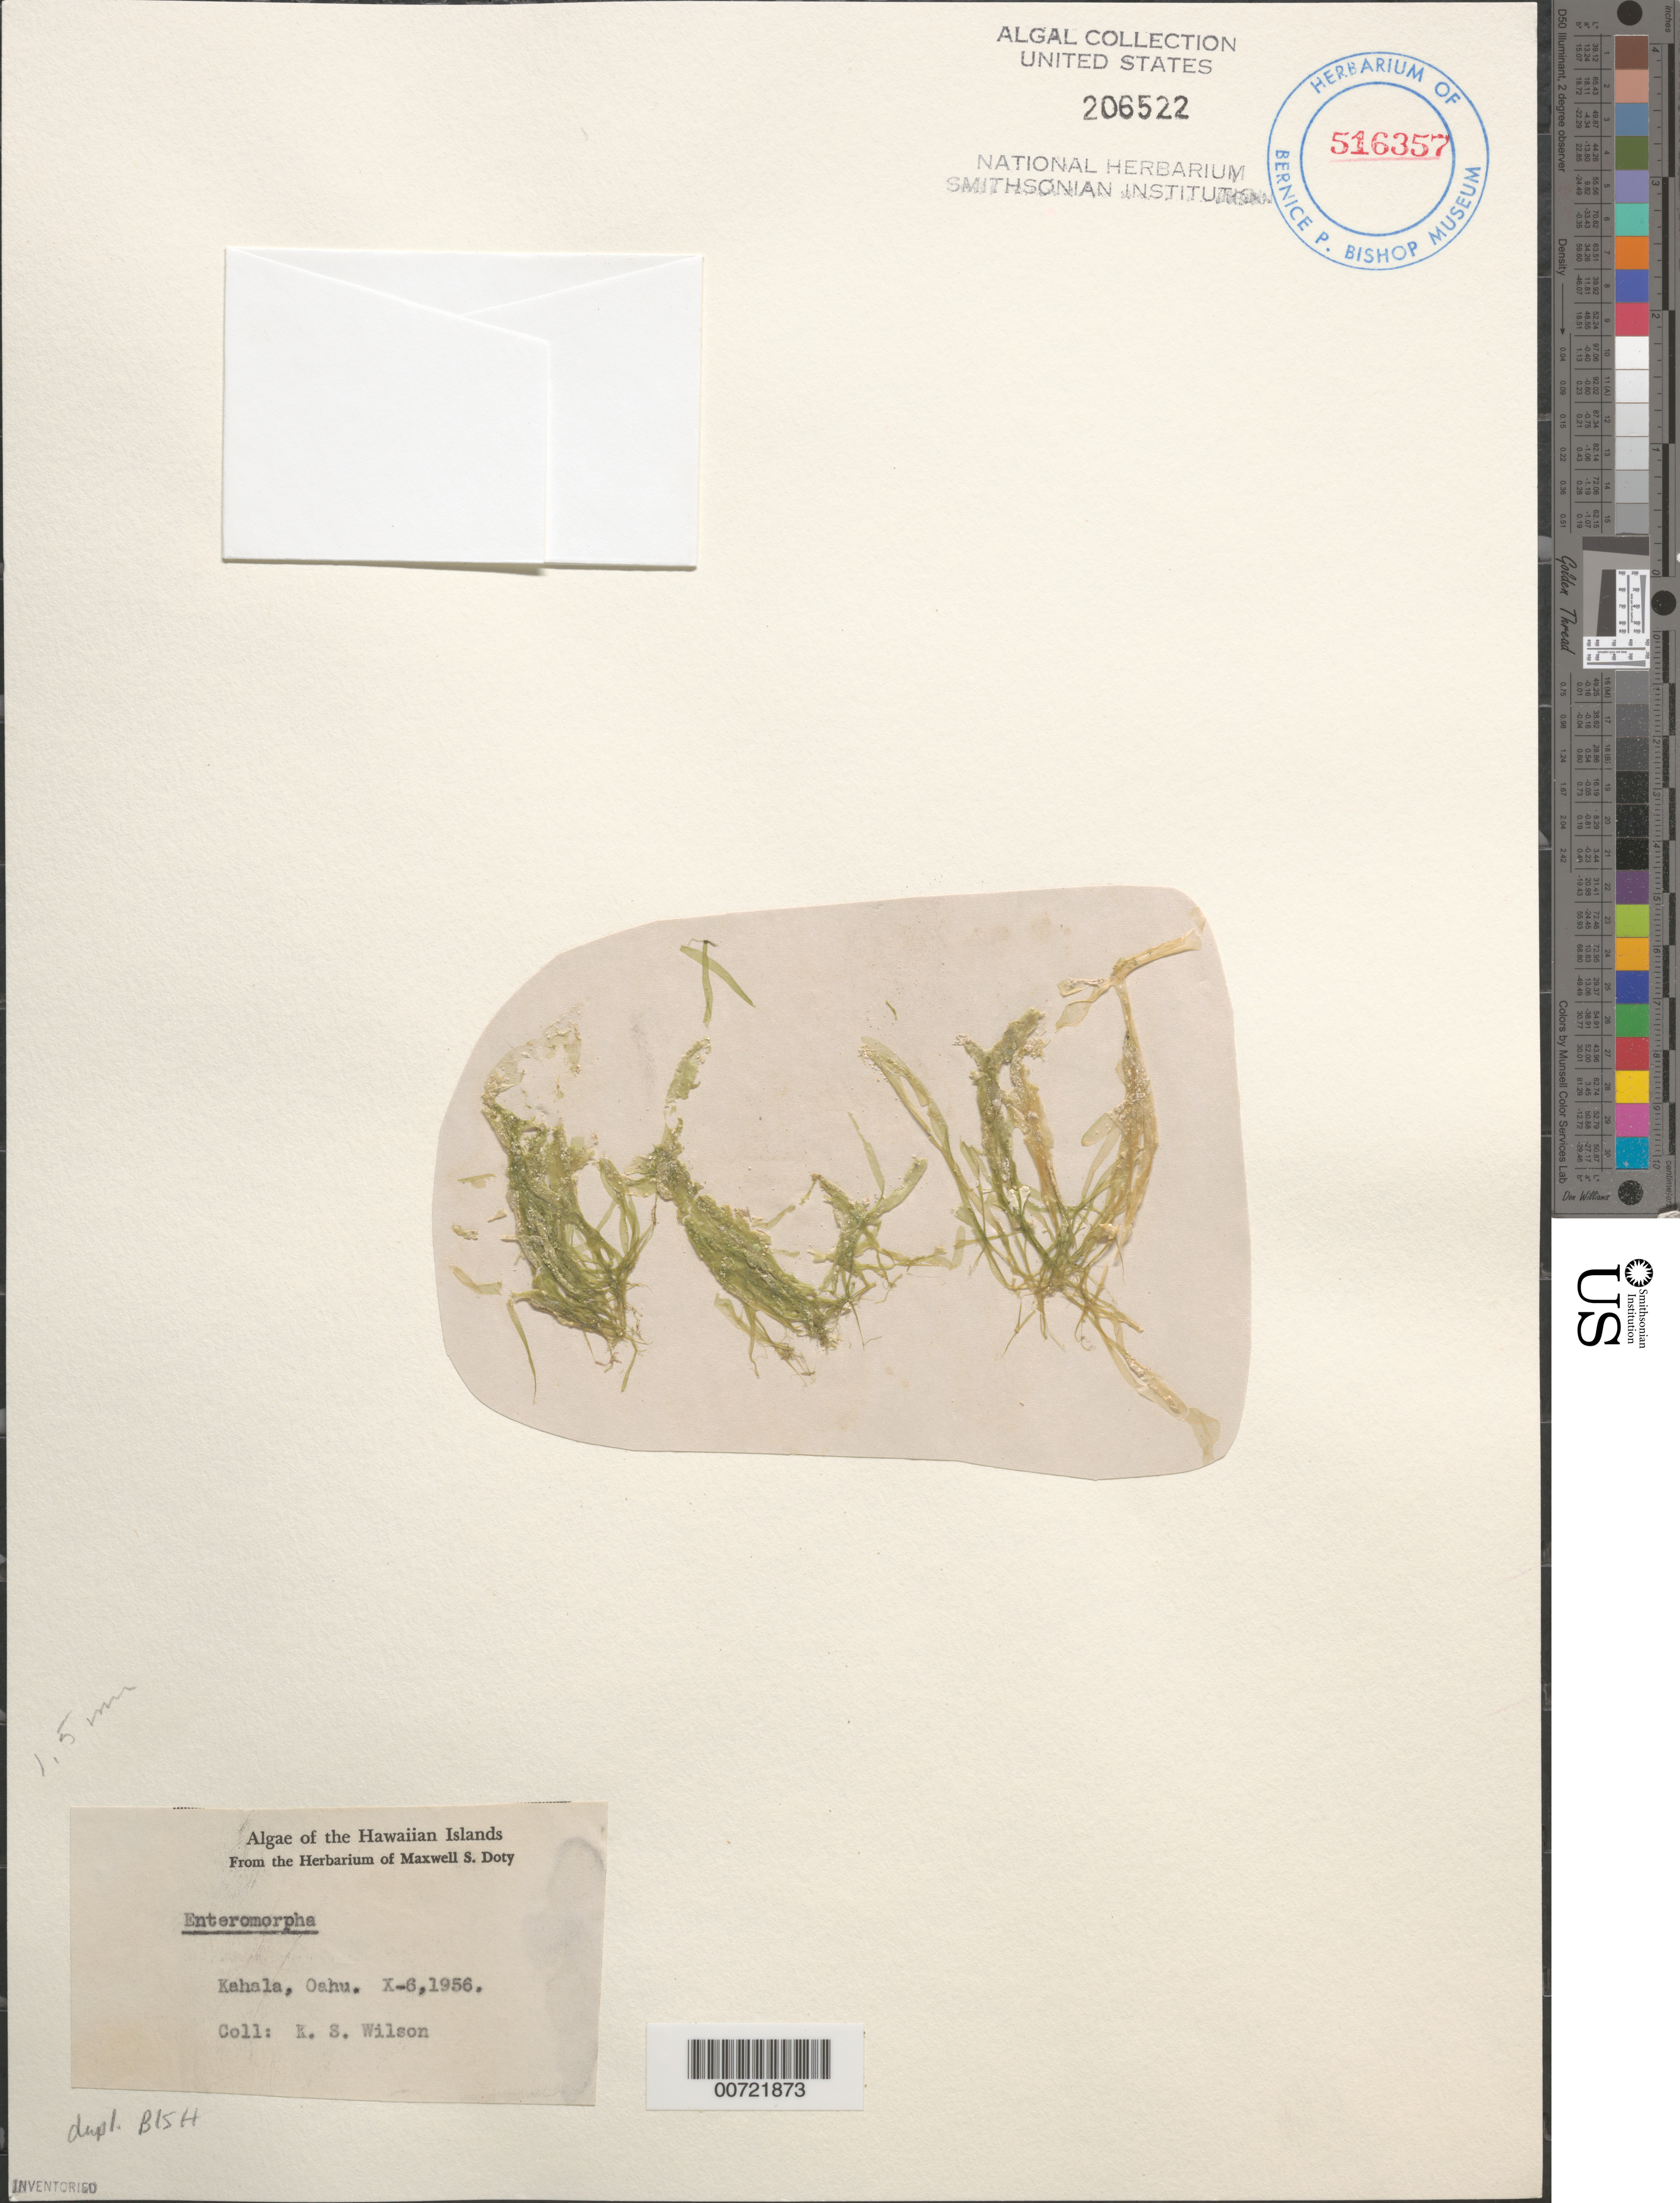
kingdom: Plantae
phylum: Chlorophyta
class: Ulvophyceae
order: Ulvales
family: Ulvaceae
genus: Ulva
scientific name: Ulva sp.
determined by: Algae name updating Project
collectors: K. S. Wilson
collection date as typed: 06 Oct 1956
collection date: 1956-10-06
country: United States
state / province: Hawaii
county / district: Honolulu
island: Oahu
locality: Kahala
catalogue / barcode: US 206522